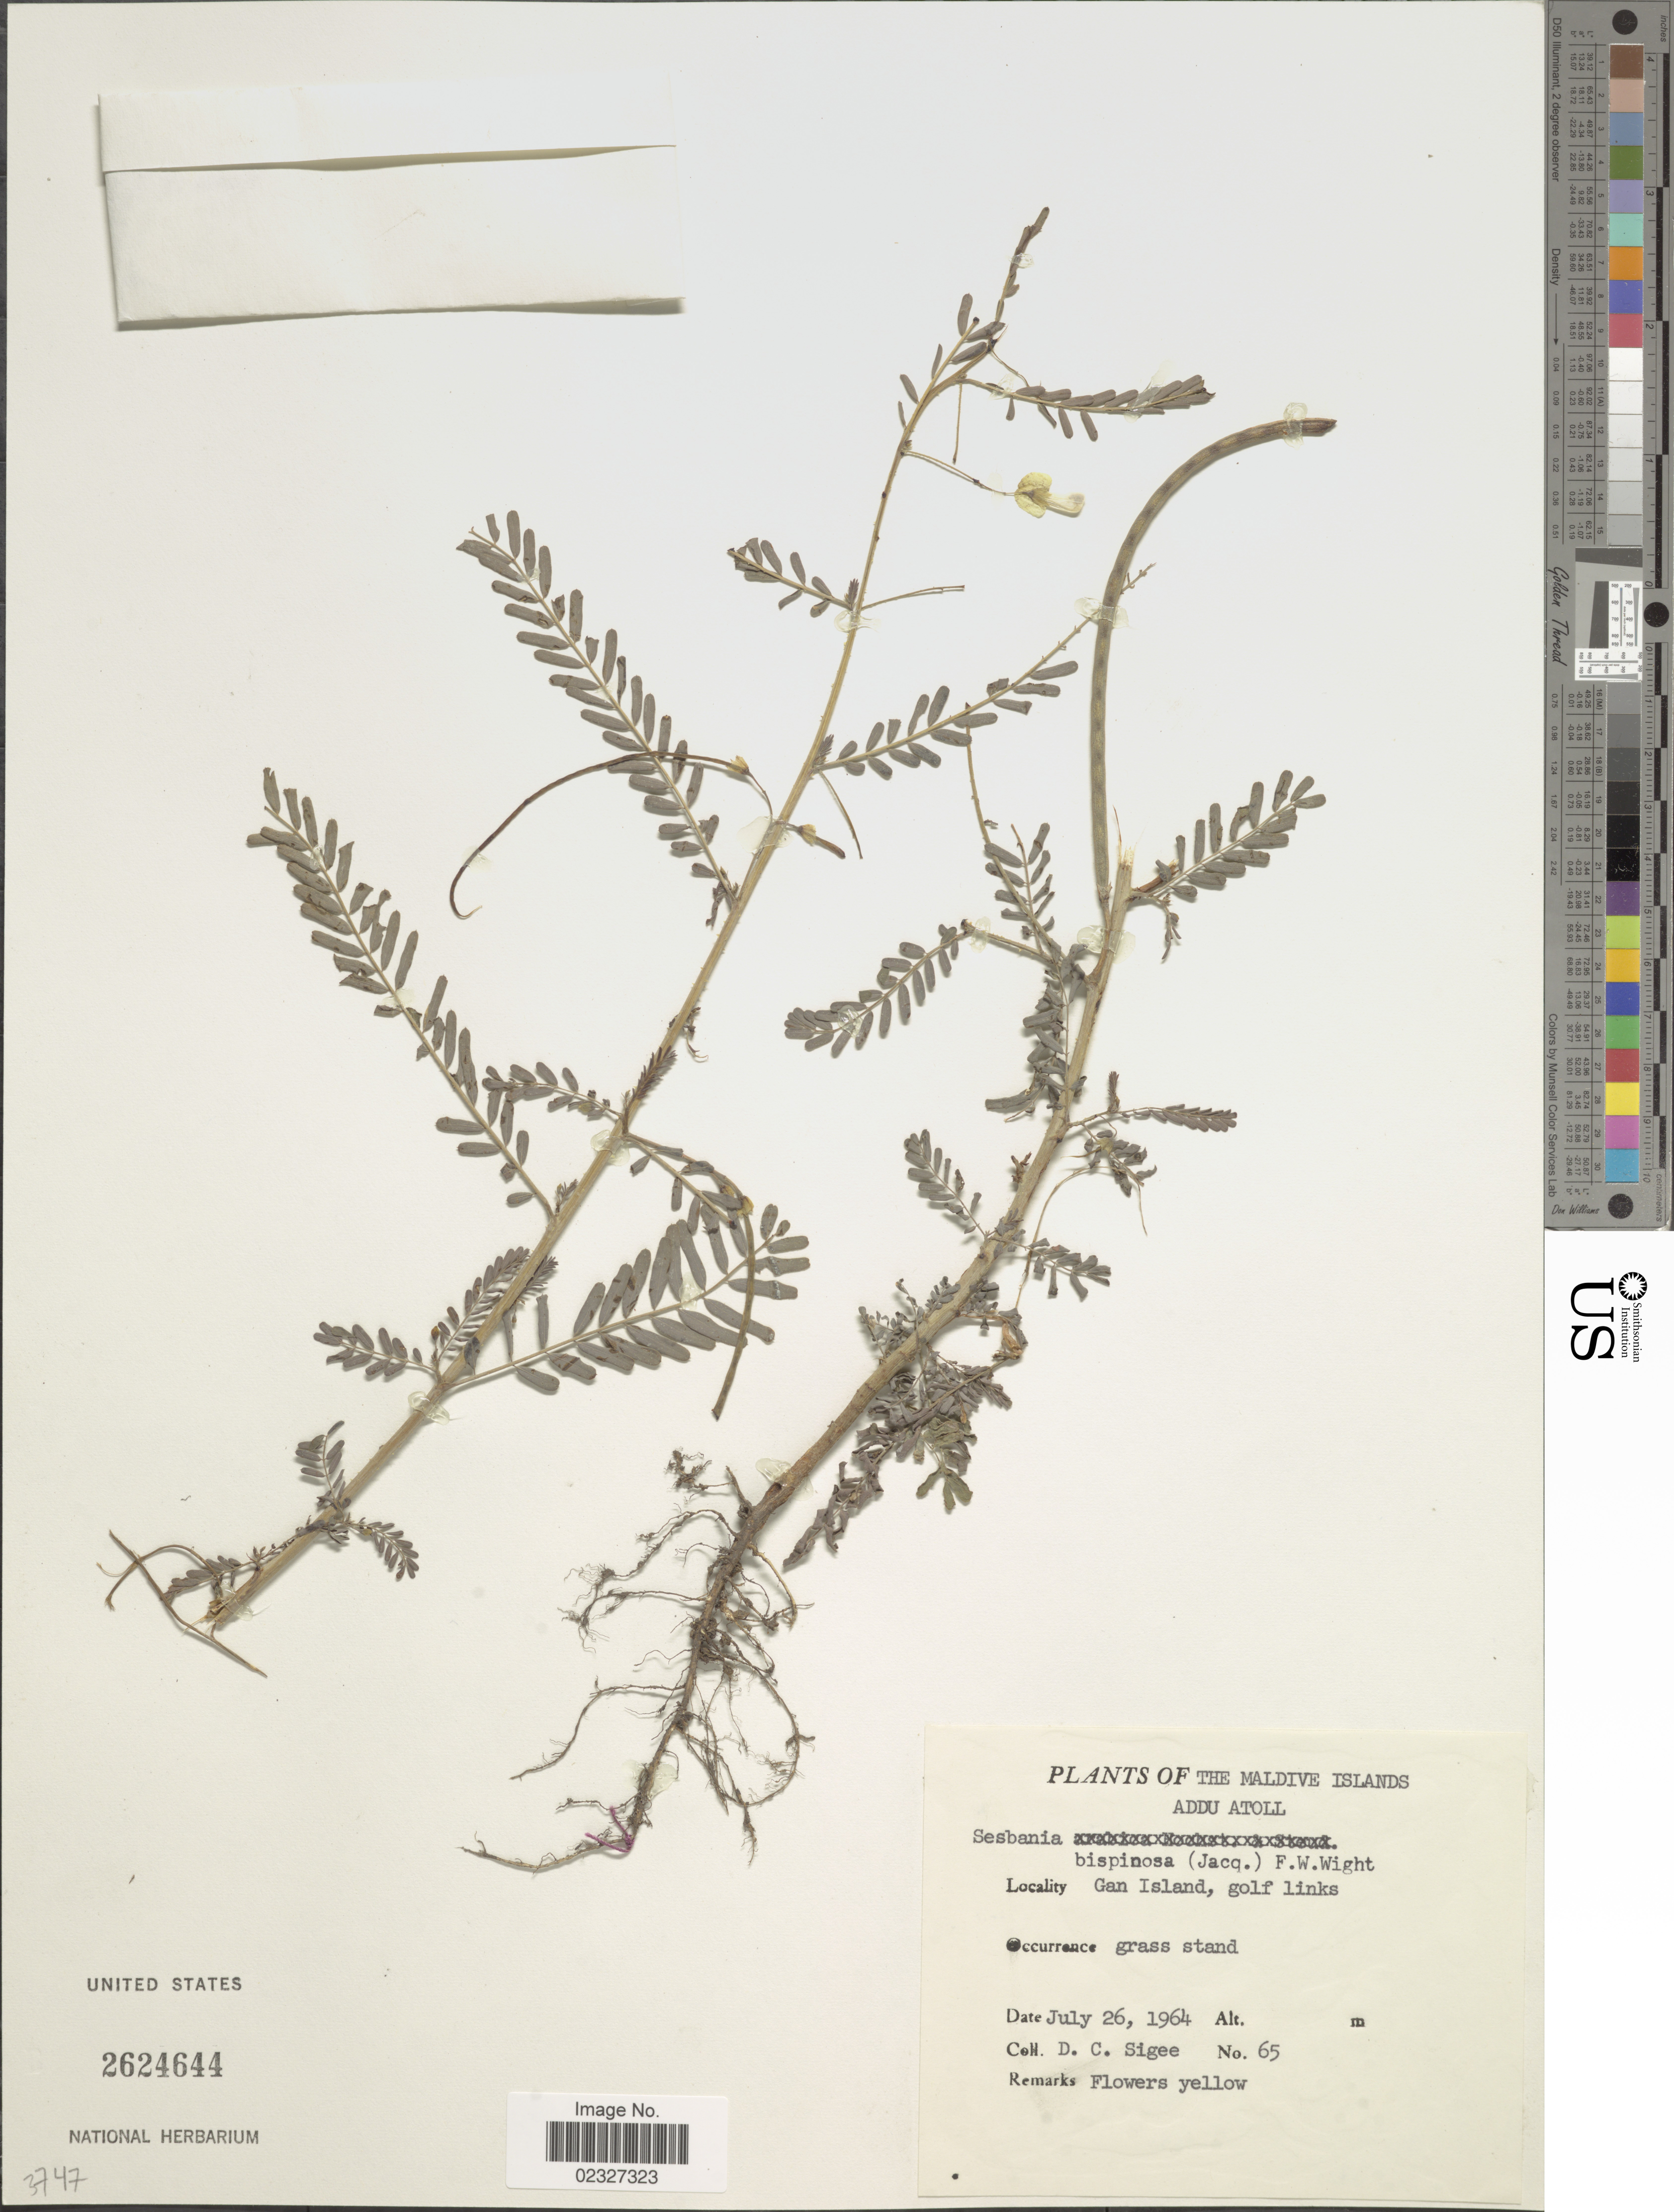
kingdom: Plantae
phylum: Tracheophyta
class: Magnoliopsida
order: Fabales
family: Fabaceae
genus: Sesbania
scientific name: Sesbania bispinosa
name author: (Jacq.) Steud.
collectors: D. C. Sigee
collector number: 65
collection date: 1964-07-26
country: Maldive Islands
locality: Addu Atoll, Gan Island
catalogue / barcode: US 2624644